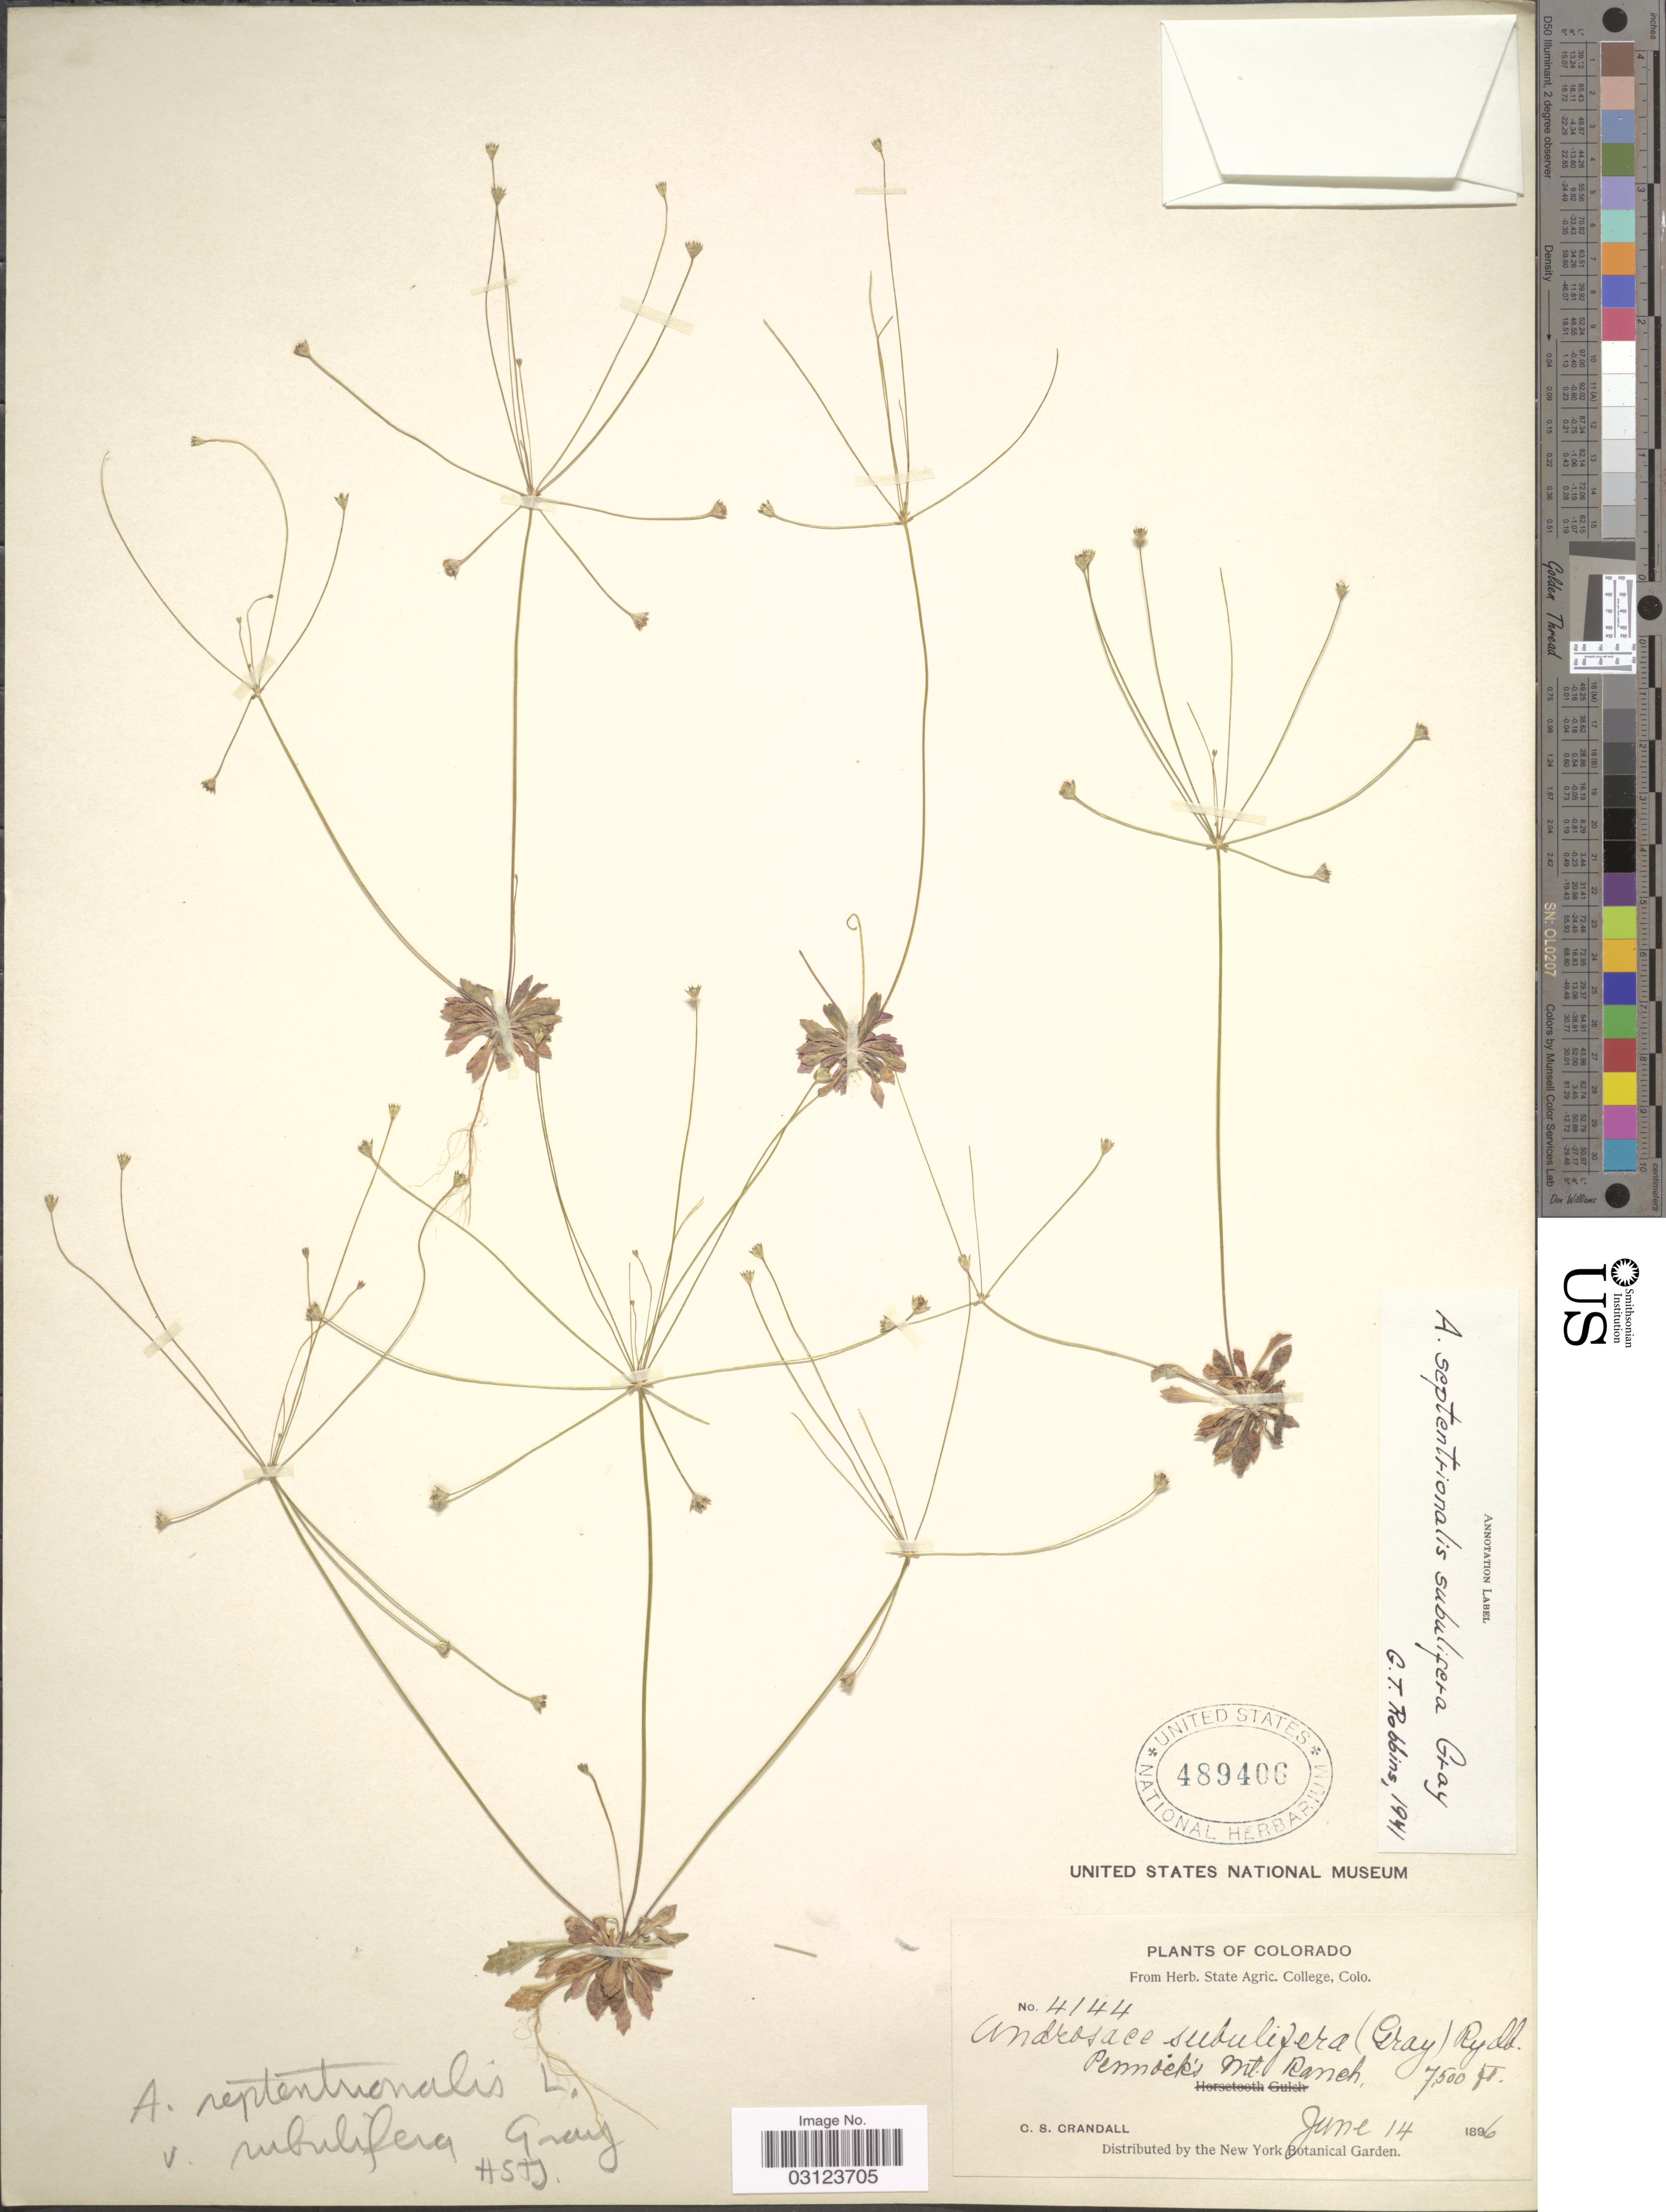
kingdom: Plantae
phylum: Tracheophyta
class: Magnoliopsida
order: Ericales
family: Primulaceae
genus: Androsace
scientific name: Androsace septentrionalis subsp. subulifera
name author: (A. Gray) G.T. Robbins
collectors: C. Crandall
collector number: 4144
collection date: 1896-06-14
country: United States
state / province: Colorado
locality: Pennock's Mt. Ranch.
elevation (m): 2286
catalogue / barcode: US 489406